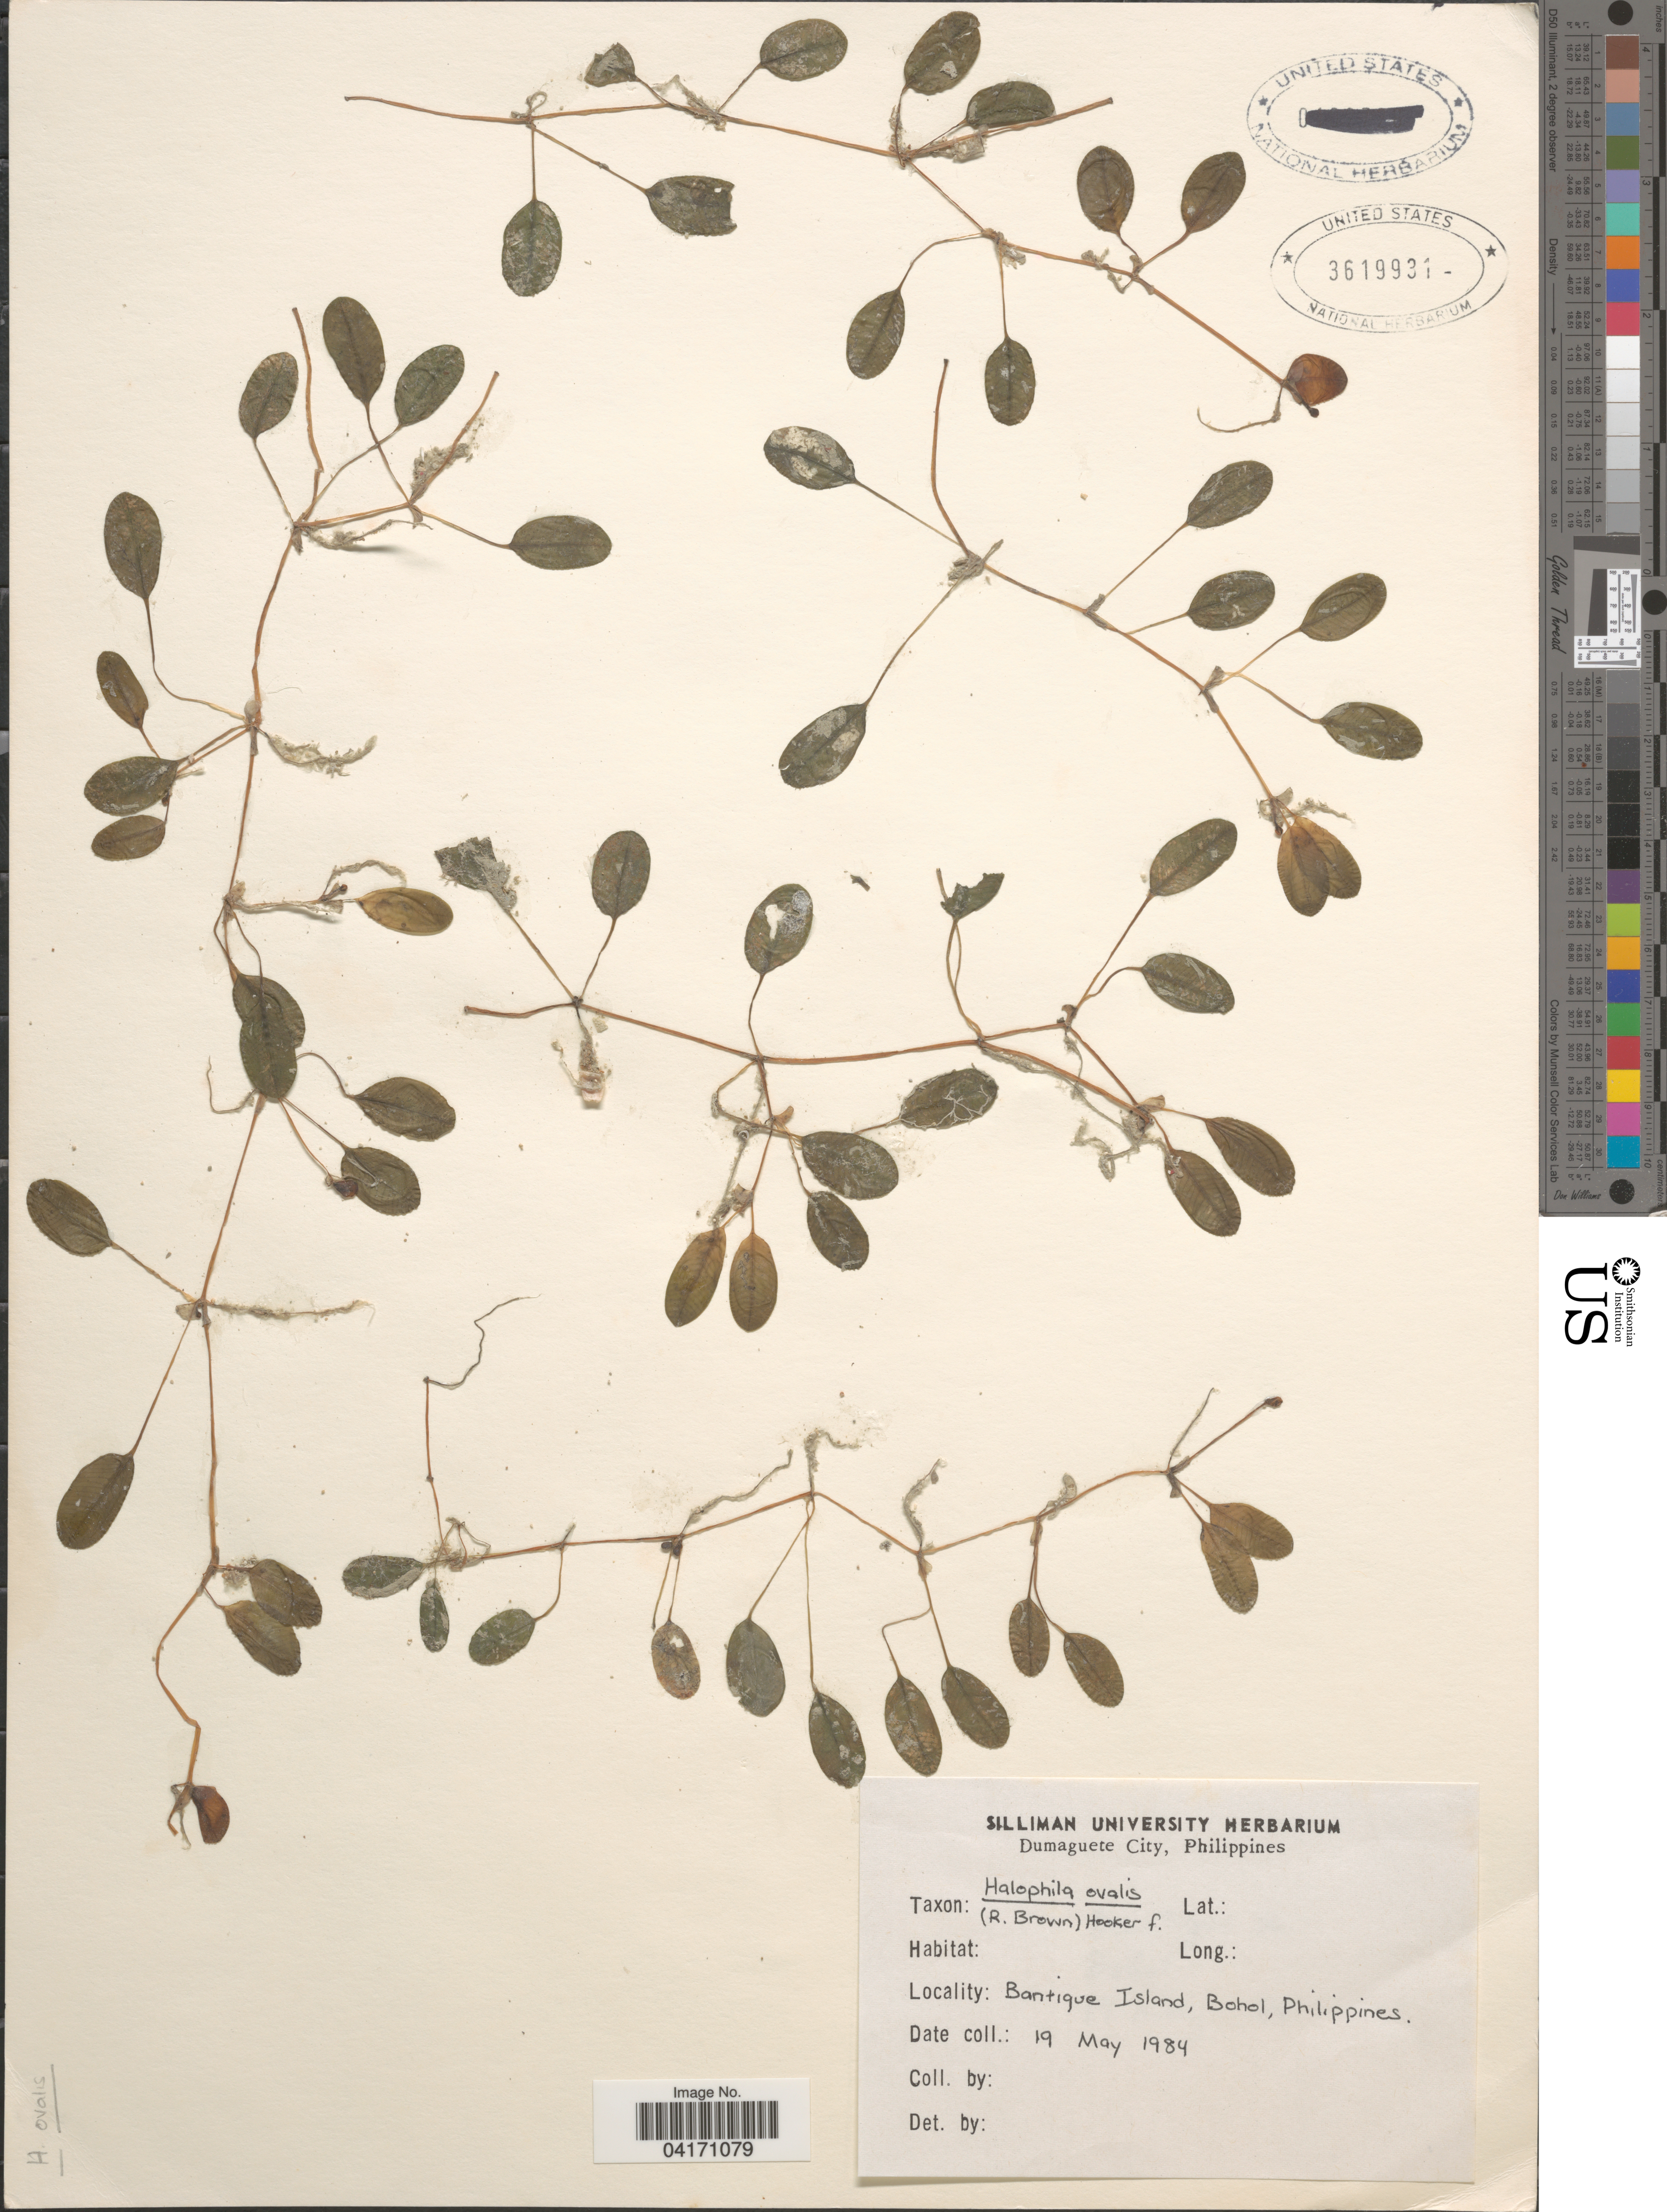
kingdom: Plantae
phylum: Tracheophyta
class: Liliopsida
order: Alismatales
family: Hydrocharitaceae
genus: Halophila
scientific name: Halophila ovalis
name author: (R. Br.) Hook. f.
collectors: Ex herb. Silliman University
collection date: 1984-05-19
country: Philippines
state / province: Central Visayas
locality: Bantique Island, Bohol.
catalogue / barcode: US 3619931